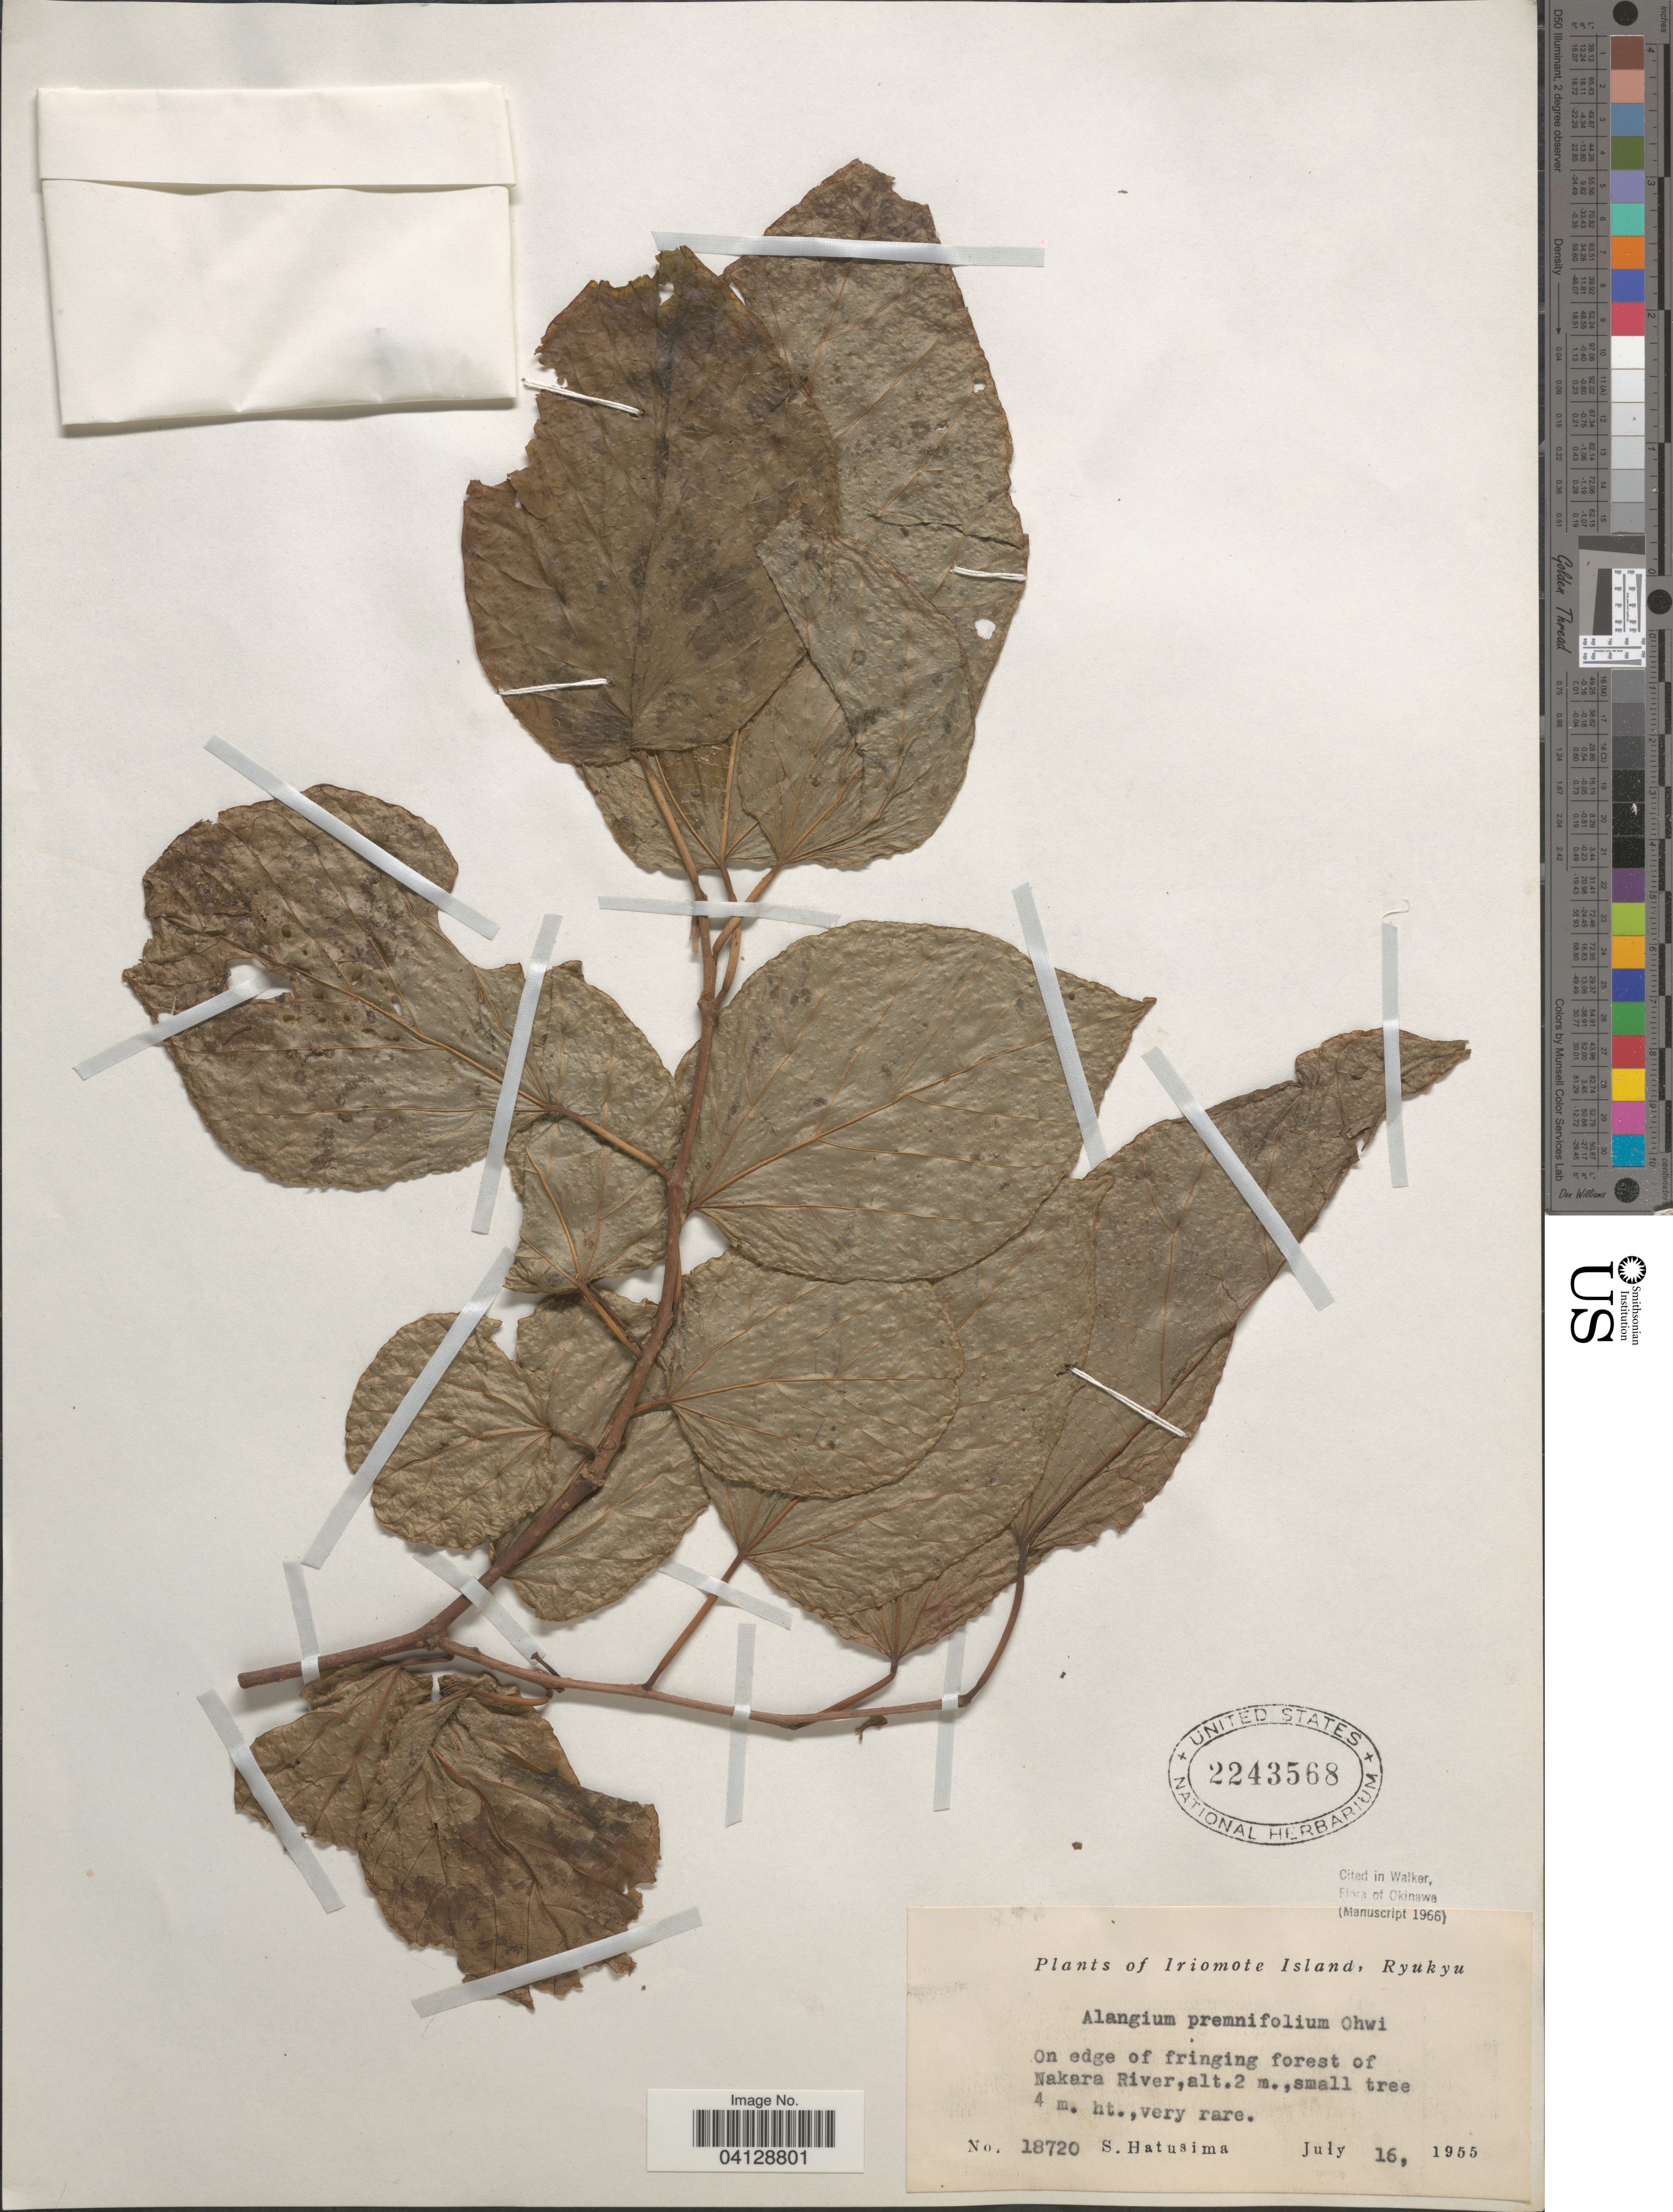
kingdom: Plantae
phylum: Tracheophyta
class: Magnoliopsida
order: Cornales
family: Cornaceae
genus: Alangium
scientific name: Alangium premnifolium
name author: Ohwi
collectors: S. Hatusima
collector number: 18720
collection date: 1955-07-16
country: Japan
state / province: Okinawa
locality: Iriomote Island, Ryukyu. On edge of fringing forest of Nakara River.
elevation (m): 2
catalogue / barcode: US 2243568